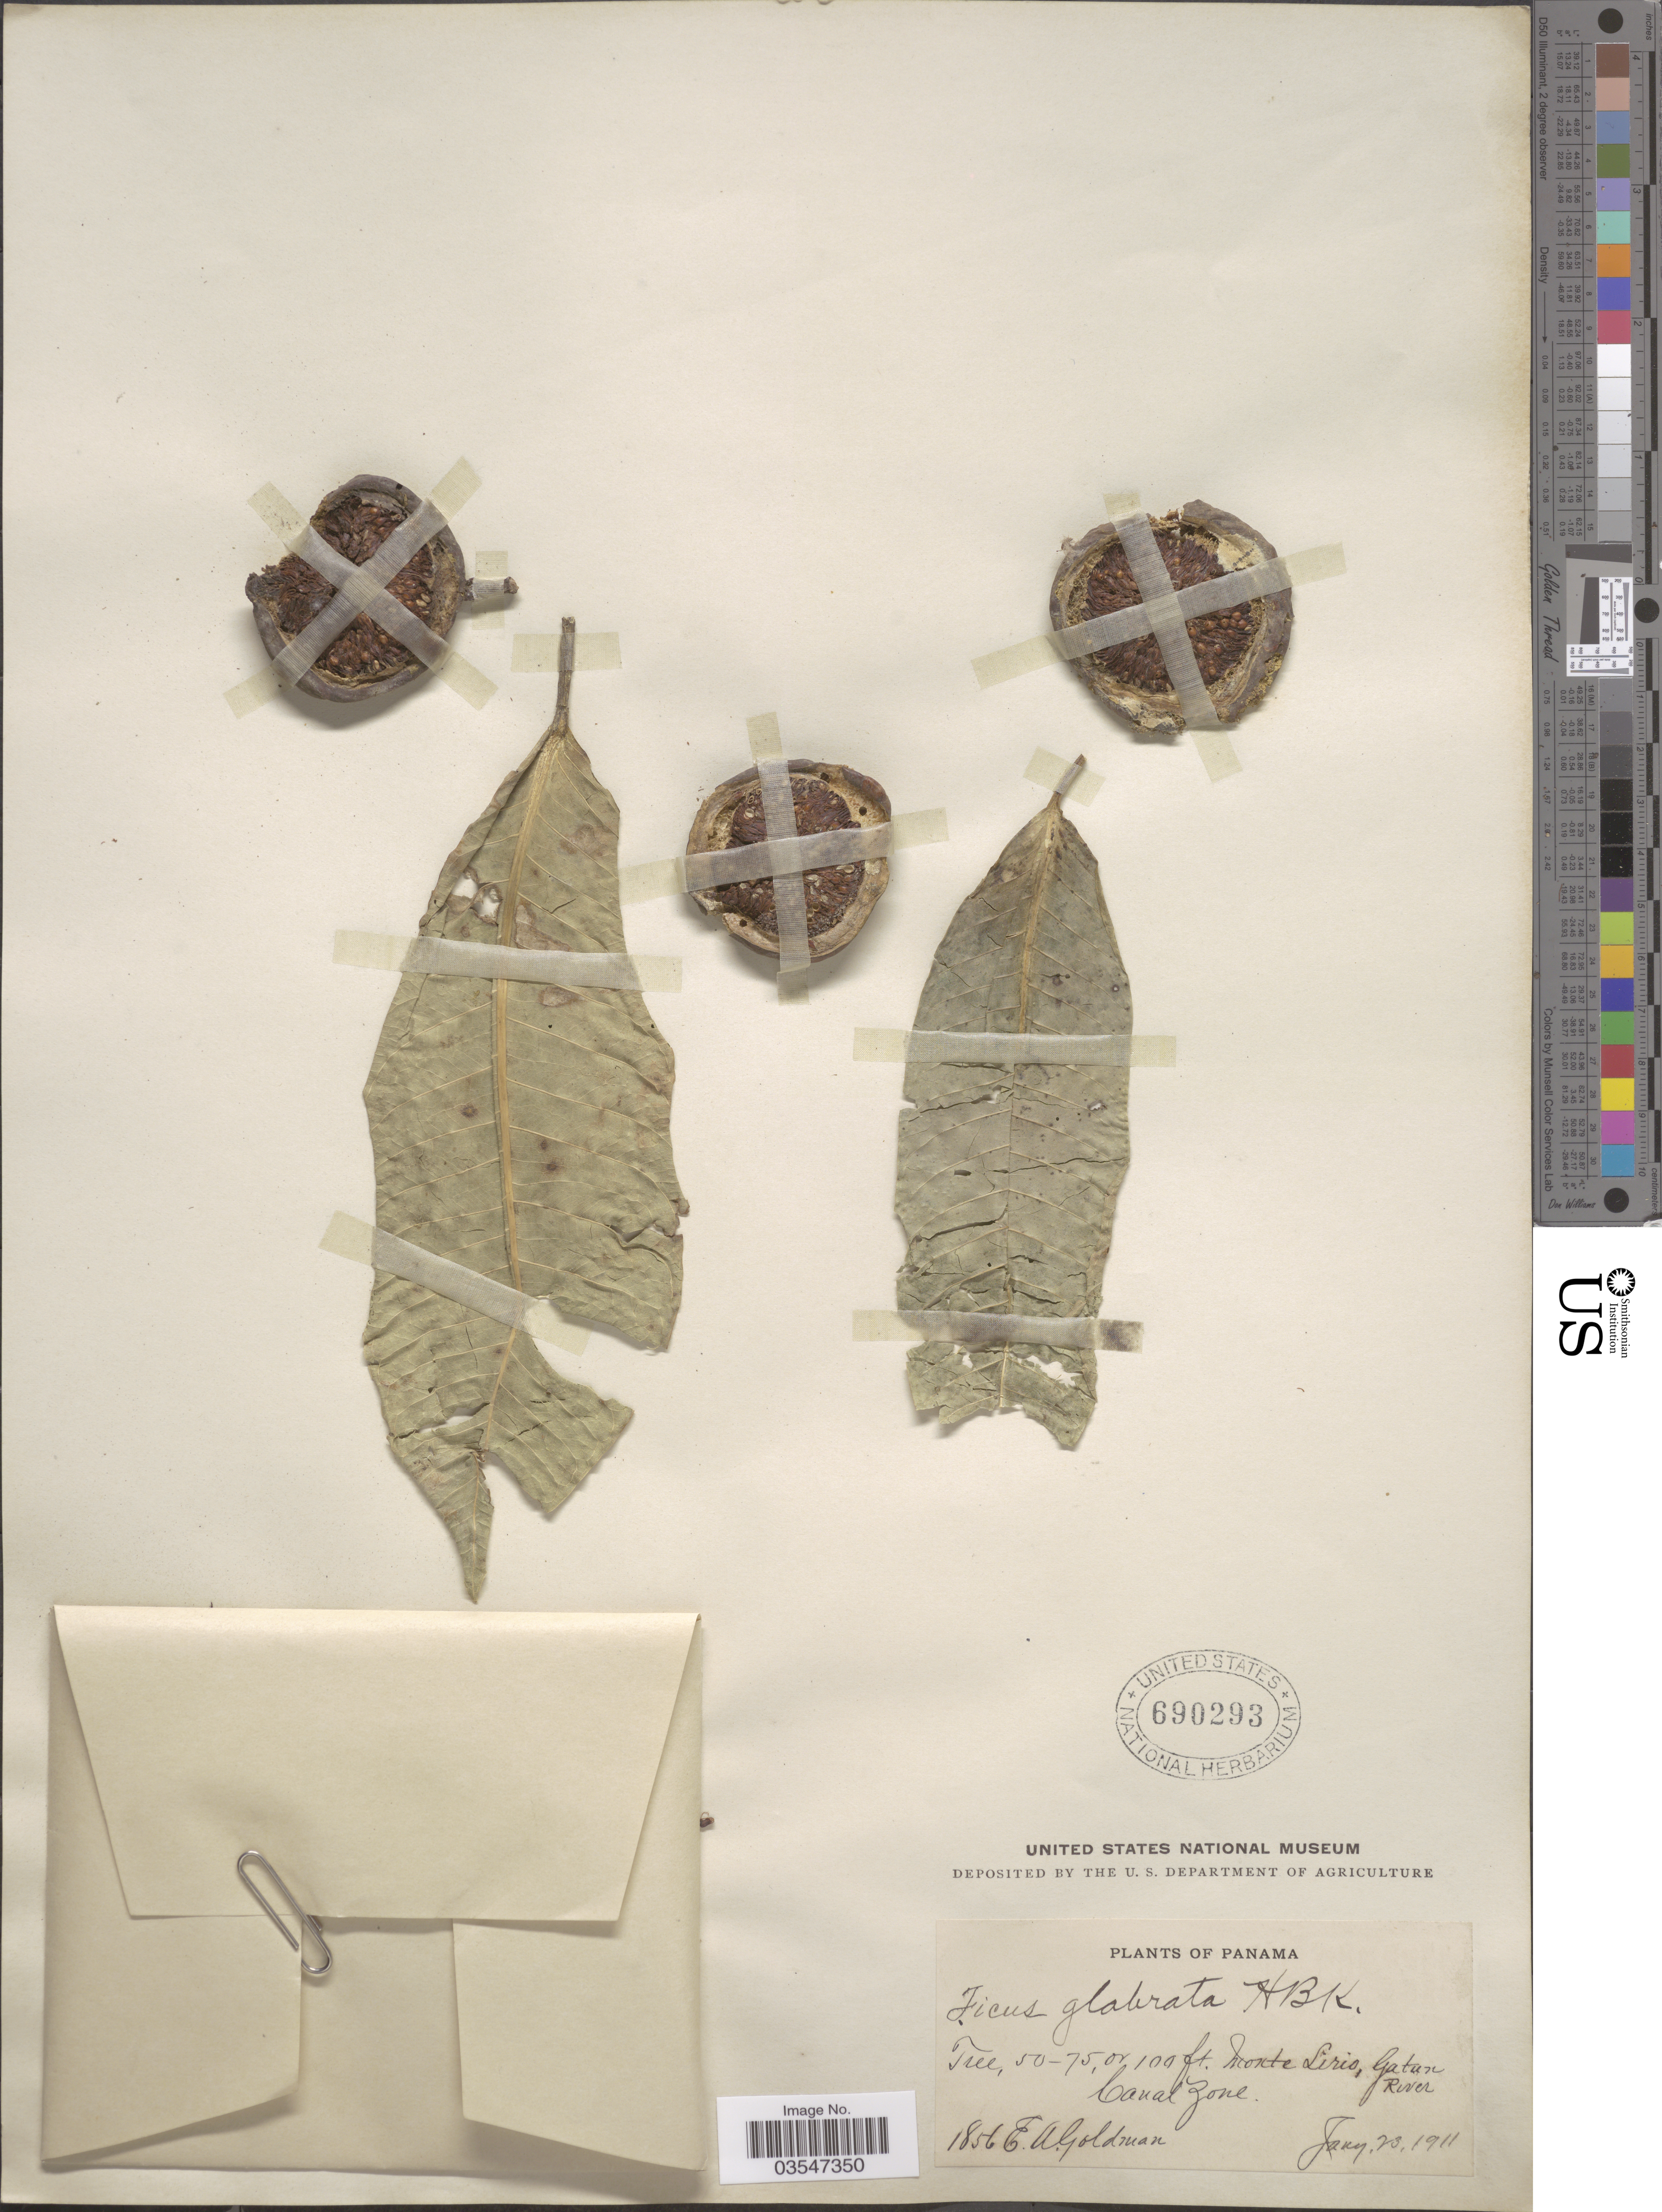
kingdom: Plantae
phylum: Tracheophyta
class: Magnoliopsida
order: Rosales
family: Moraceae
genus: Ficus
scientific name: Ficus insipida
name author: Willd.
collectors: E. A. Goldman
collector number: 1856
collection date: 1911-01-23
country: Panama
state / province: Colón / Panamá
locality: Monte Lirio, Gatun River. Canal Zone.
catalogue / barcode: US 690293